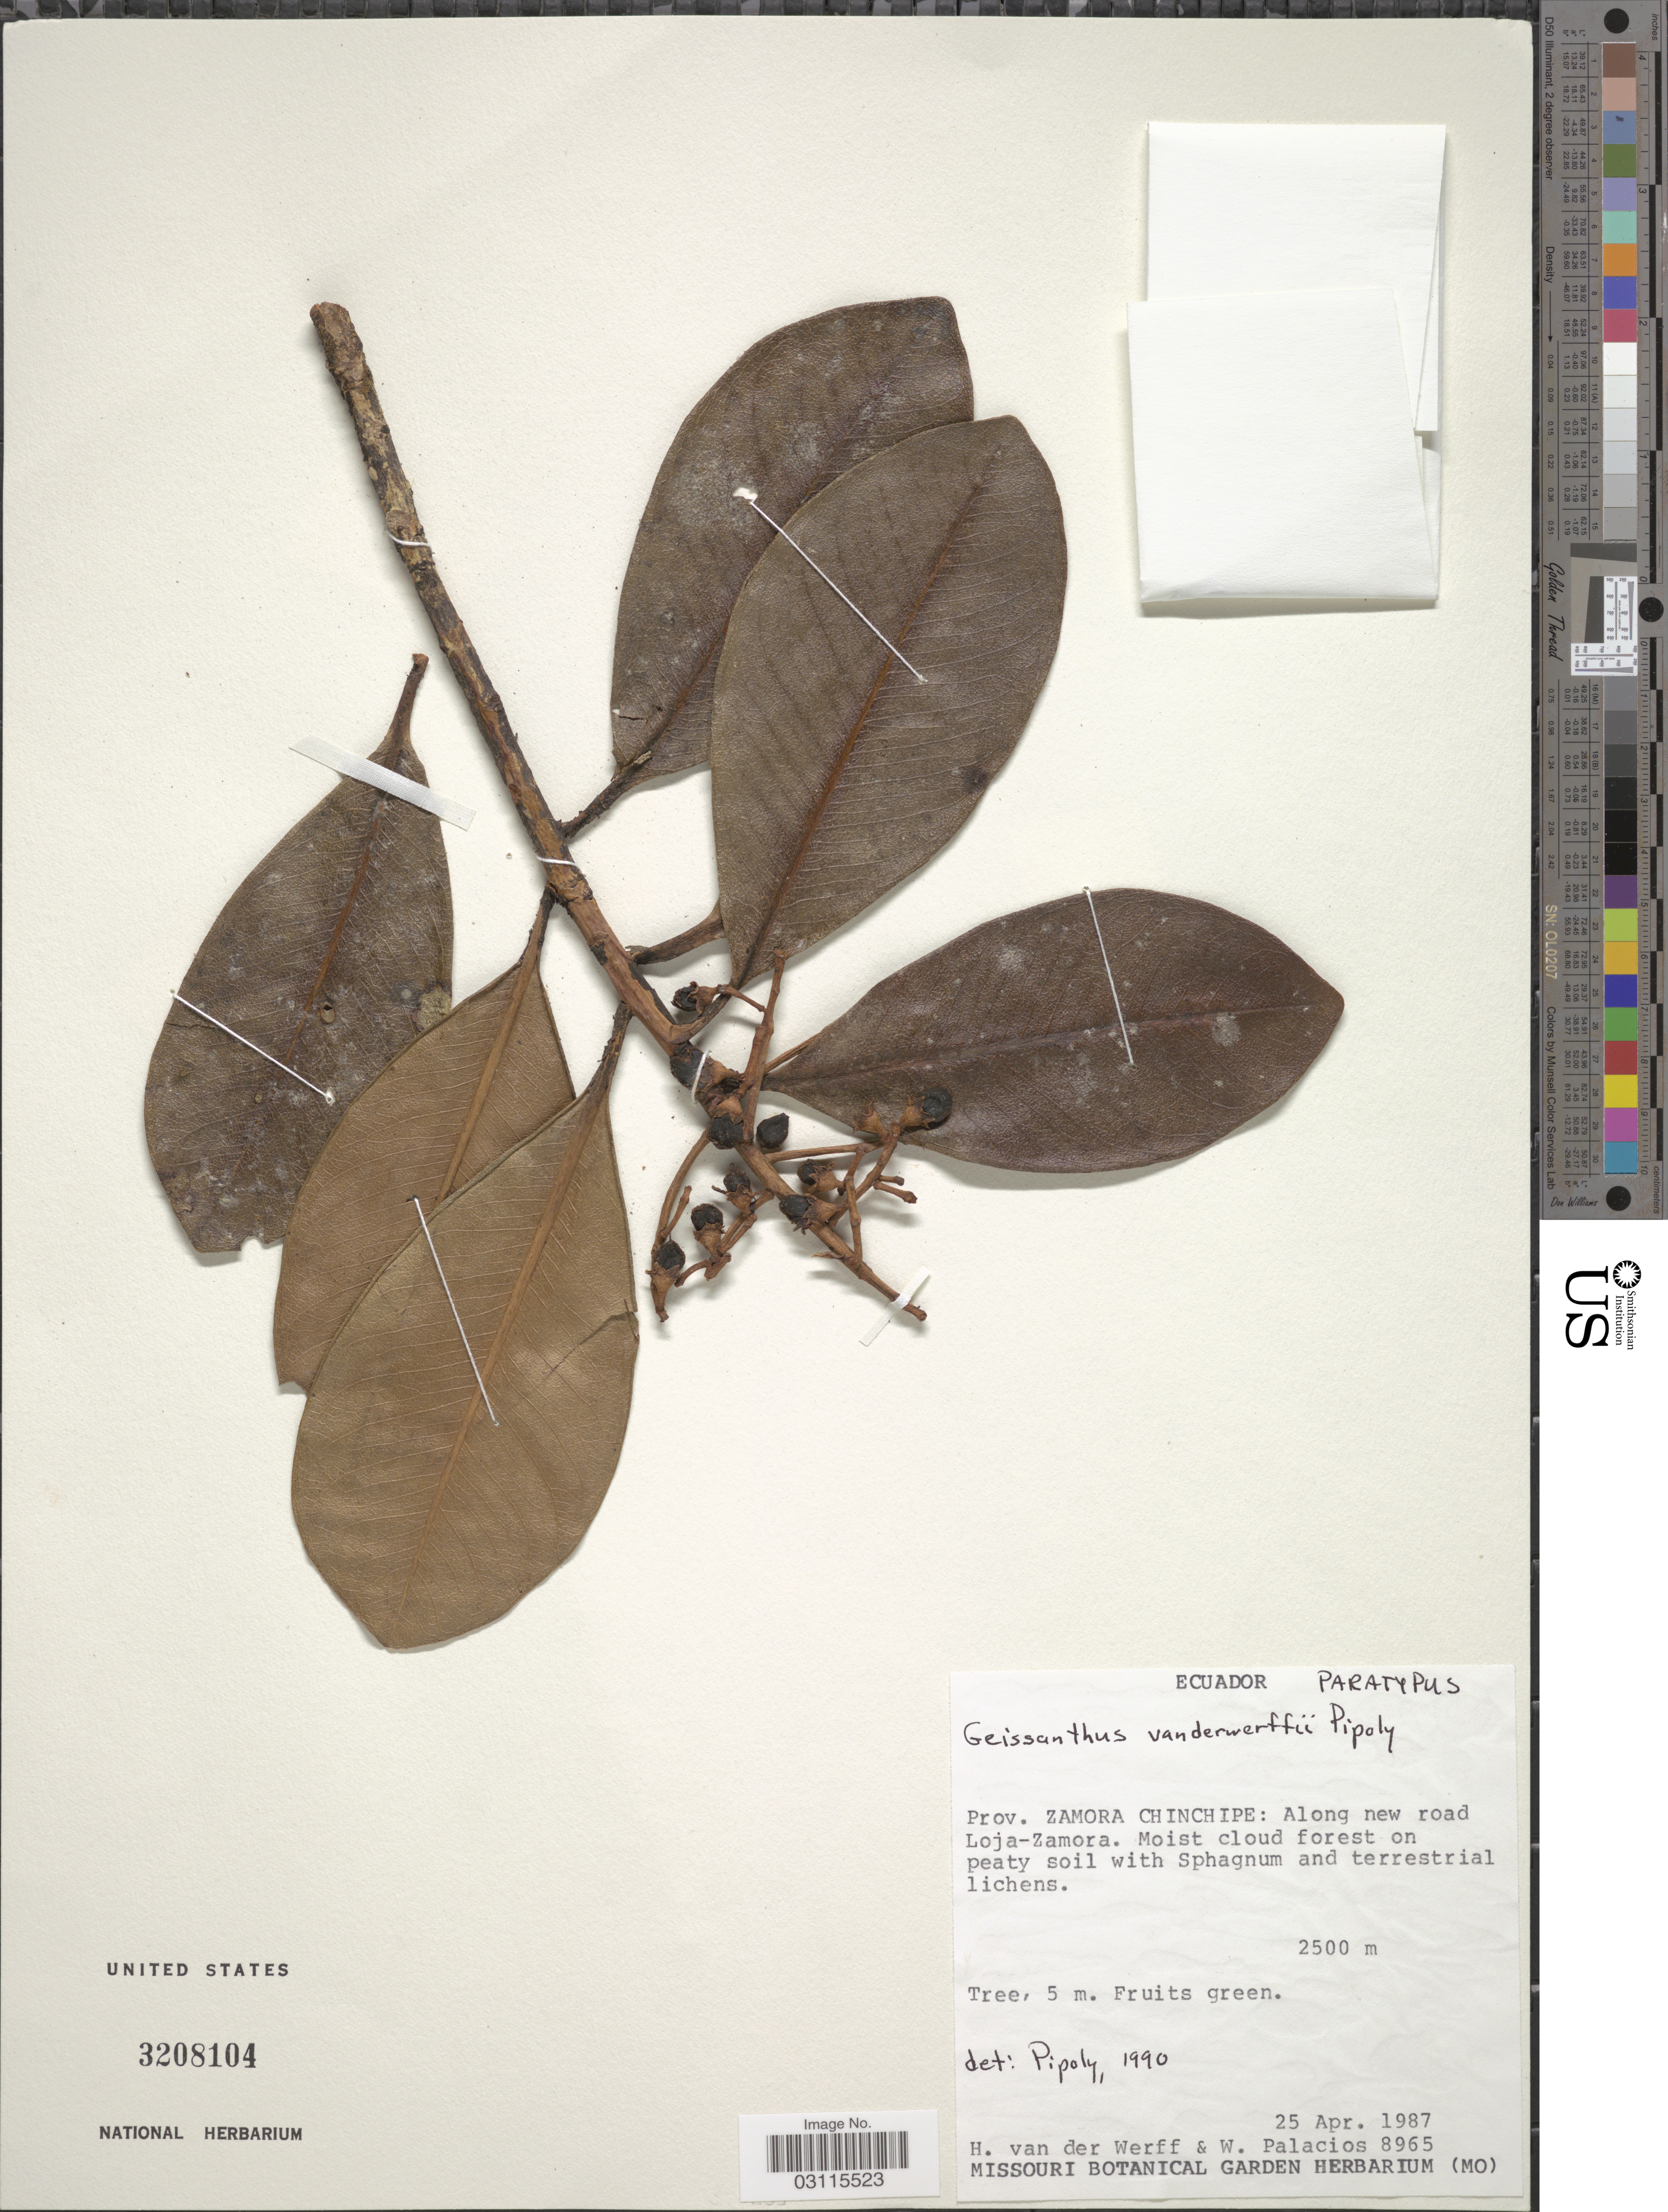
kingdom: Plantae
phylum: Tracheophyta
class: Magnoliopsida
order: Ericales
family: Primulaceae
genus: Geissanthus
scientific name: Geissanthus vanderwerffii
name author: Pipoly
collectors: H. van der Werff & W. Palacios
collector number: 8965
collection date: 1987-04-25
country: Ecuador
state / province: Zamora-Chinchipe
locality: Prov. Zamora Chinchipe: Along new road Loja-Zamora.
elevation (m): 2500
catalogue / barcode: US 3208104